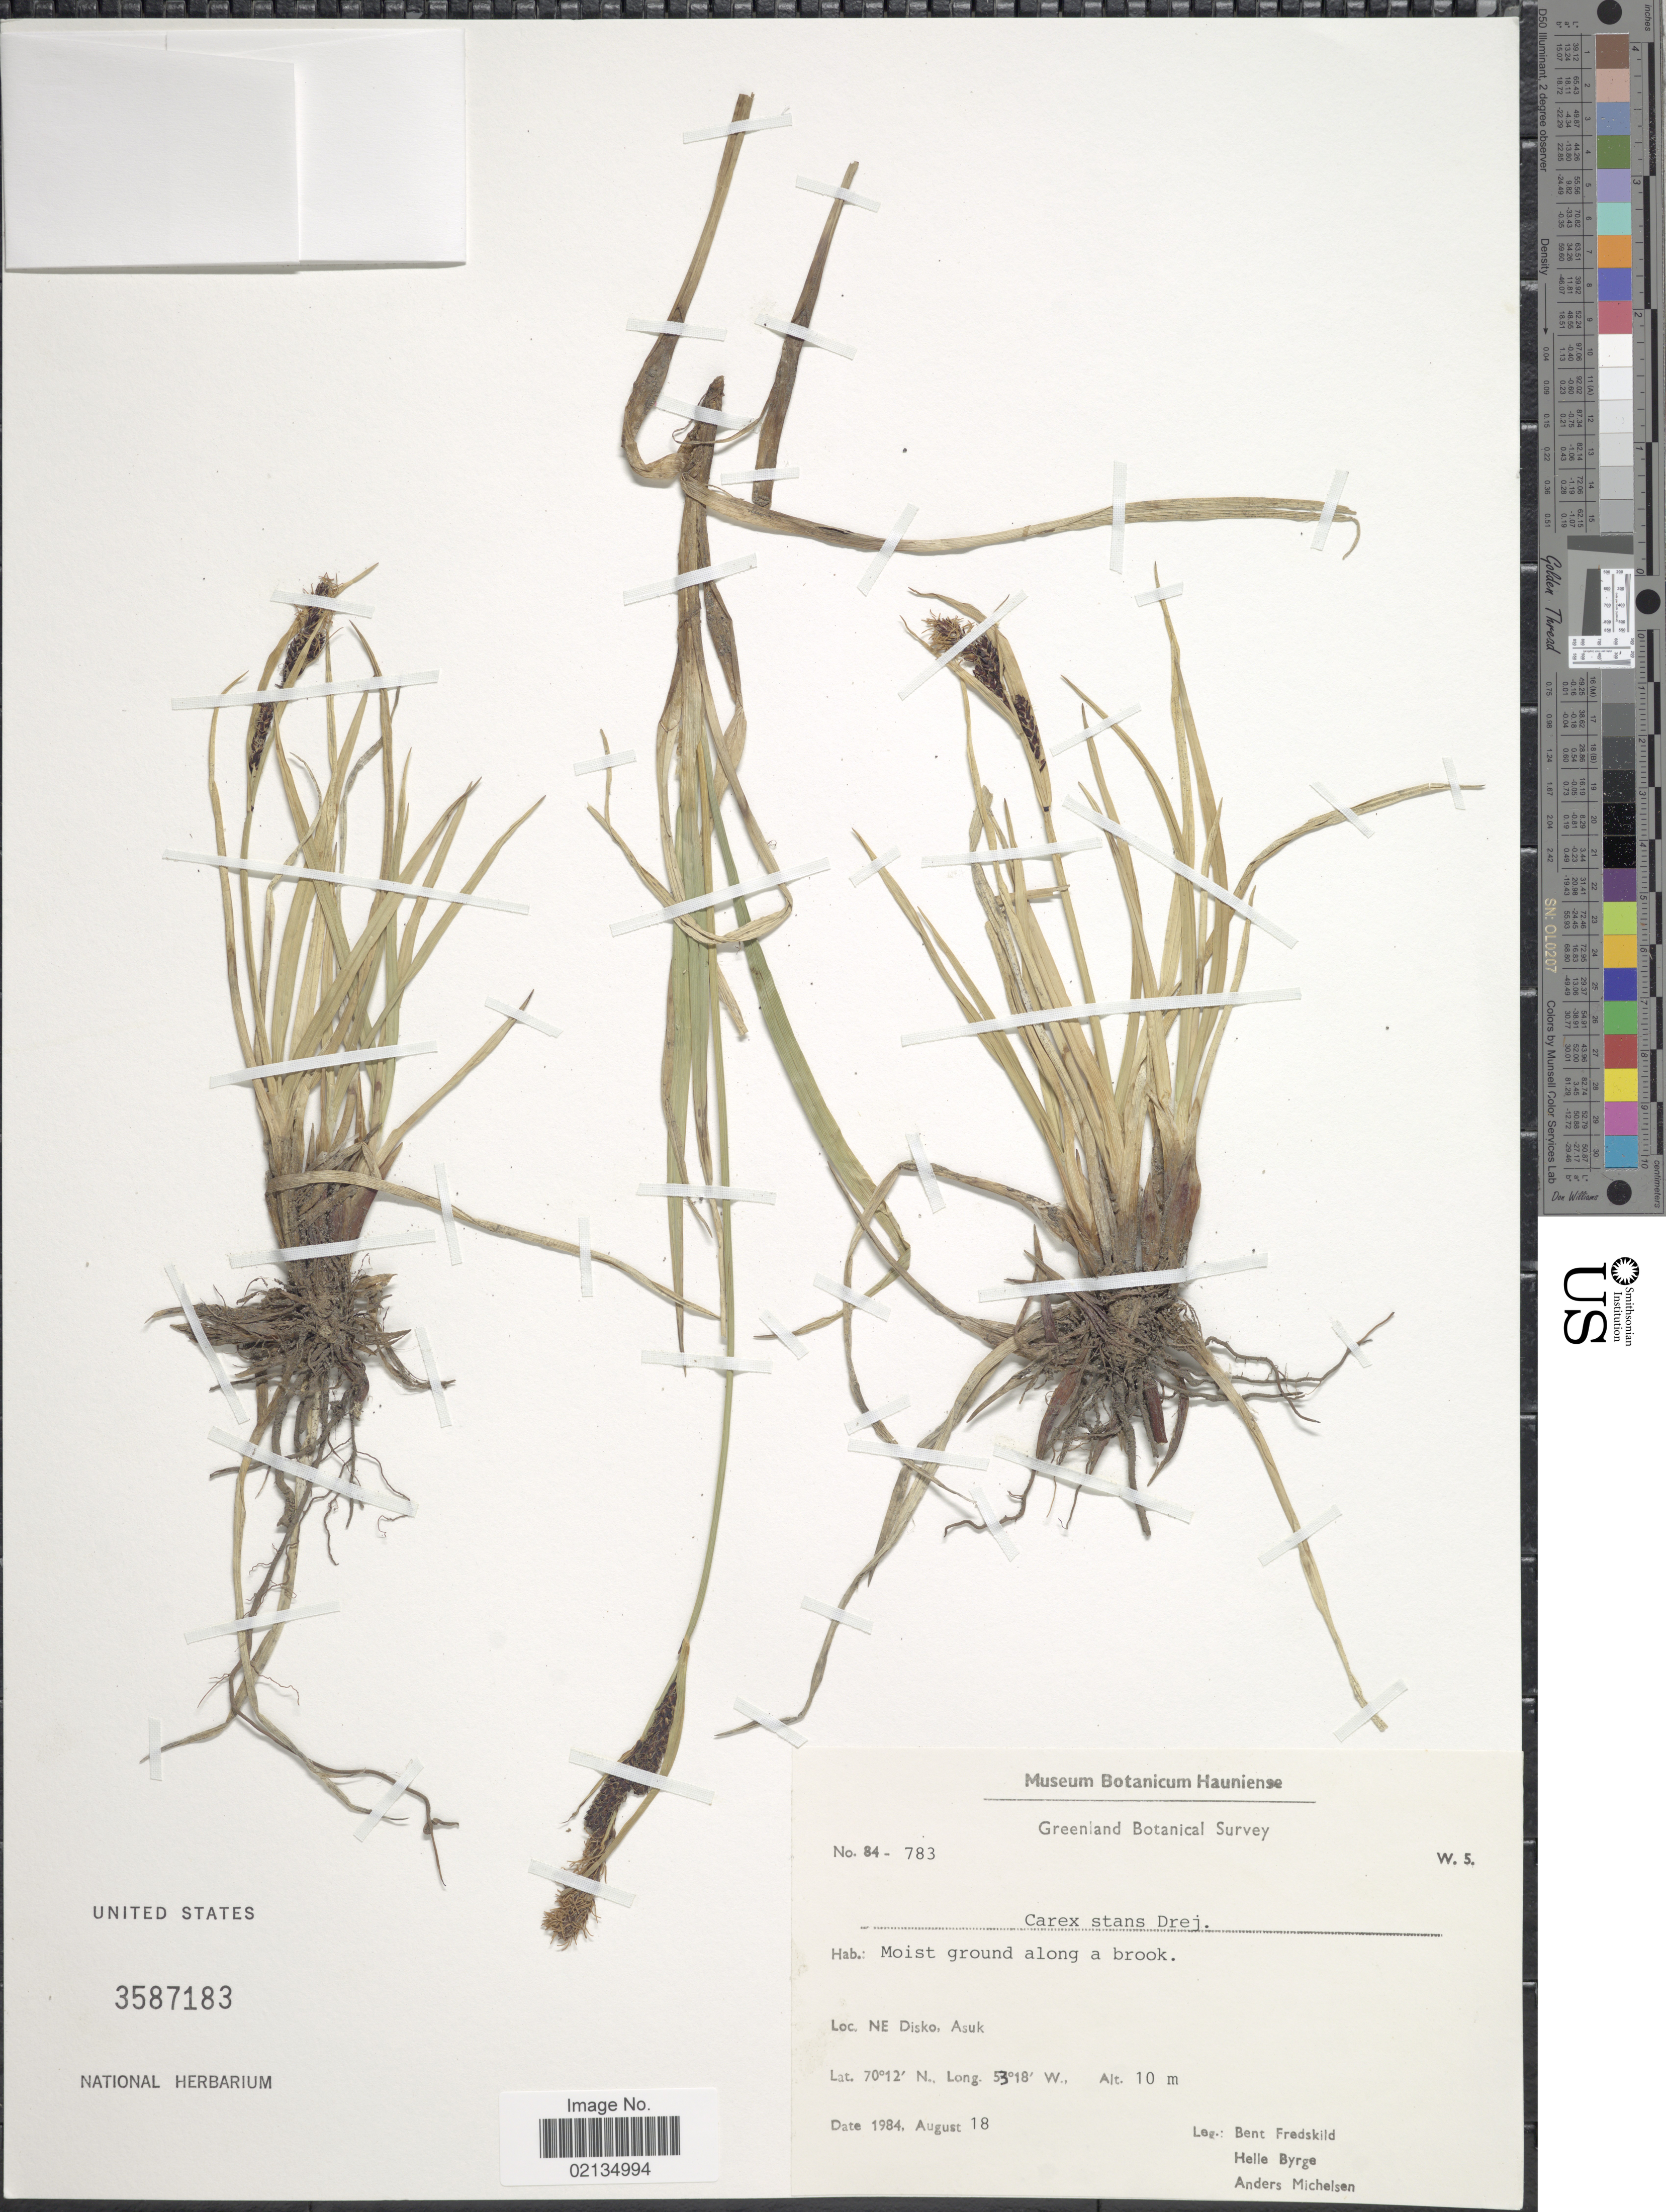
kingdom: Plantae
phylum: Tracheophyta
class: Liliopsida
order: Poales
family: Cyperaceae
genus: Carex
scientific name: Carex aquatilis var. minor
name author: Boott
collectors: B. Fredskild, H. Byrge & A. Michelsen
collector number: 84-783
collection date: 1984-08-18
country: Greenland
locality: NE Disko, Asuk. Moist ground along a brook.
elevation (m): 10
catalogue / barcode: US 3587183